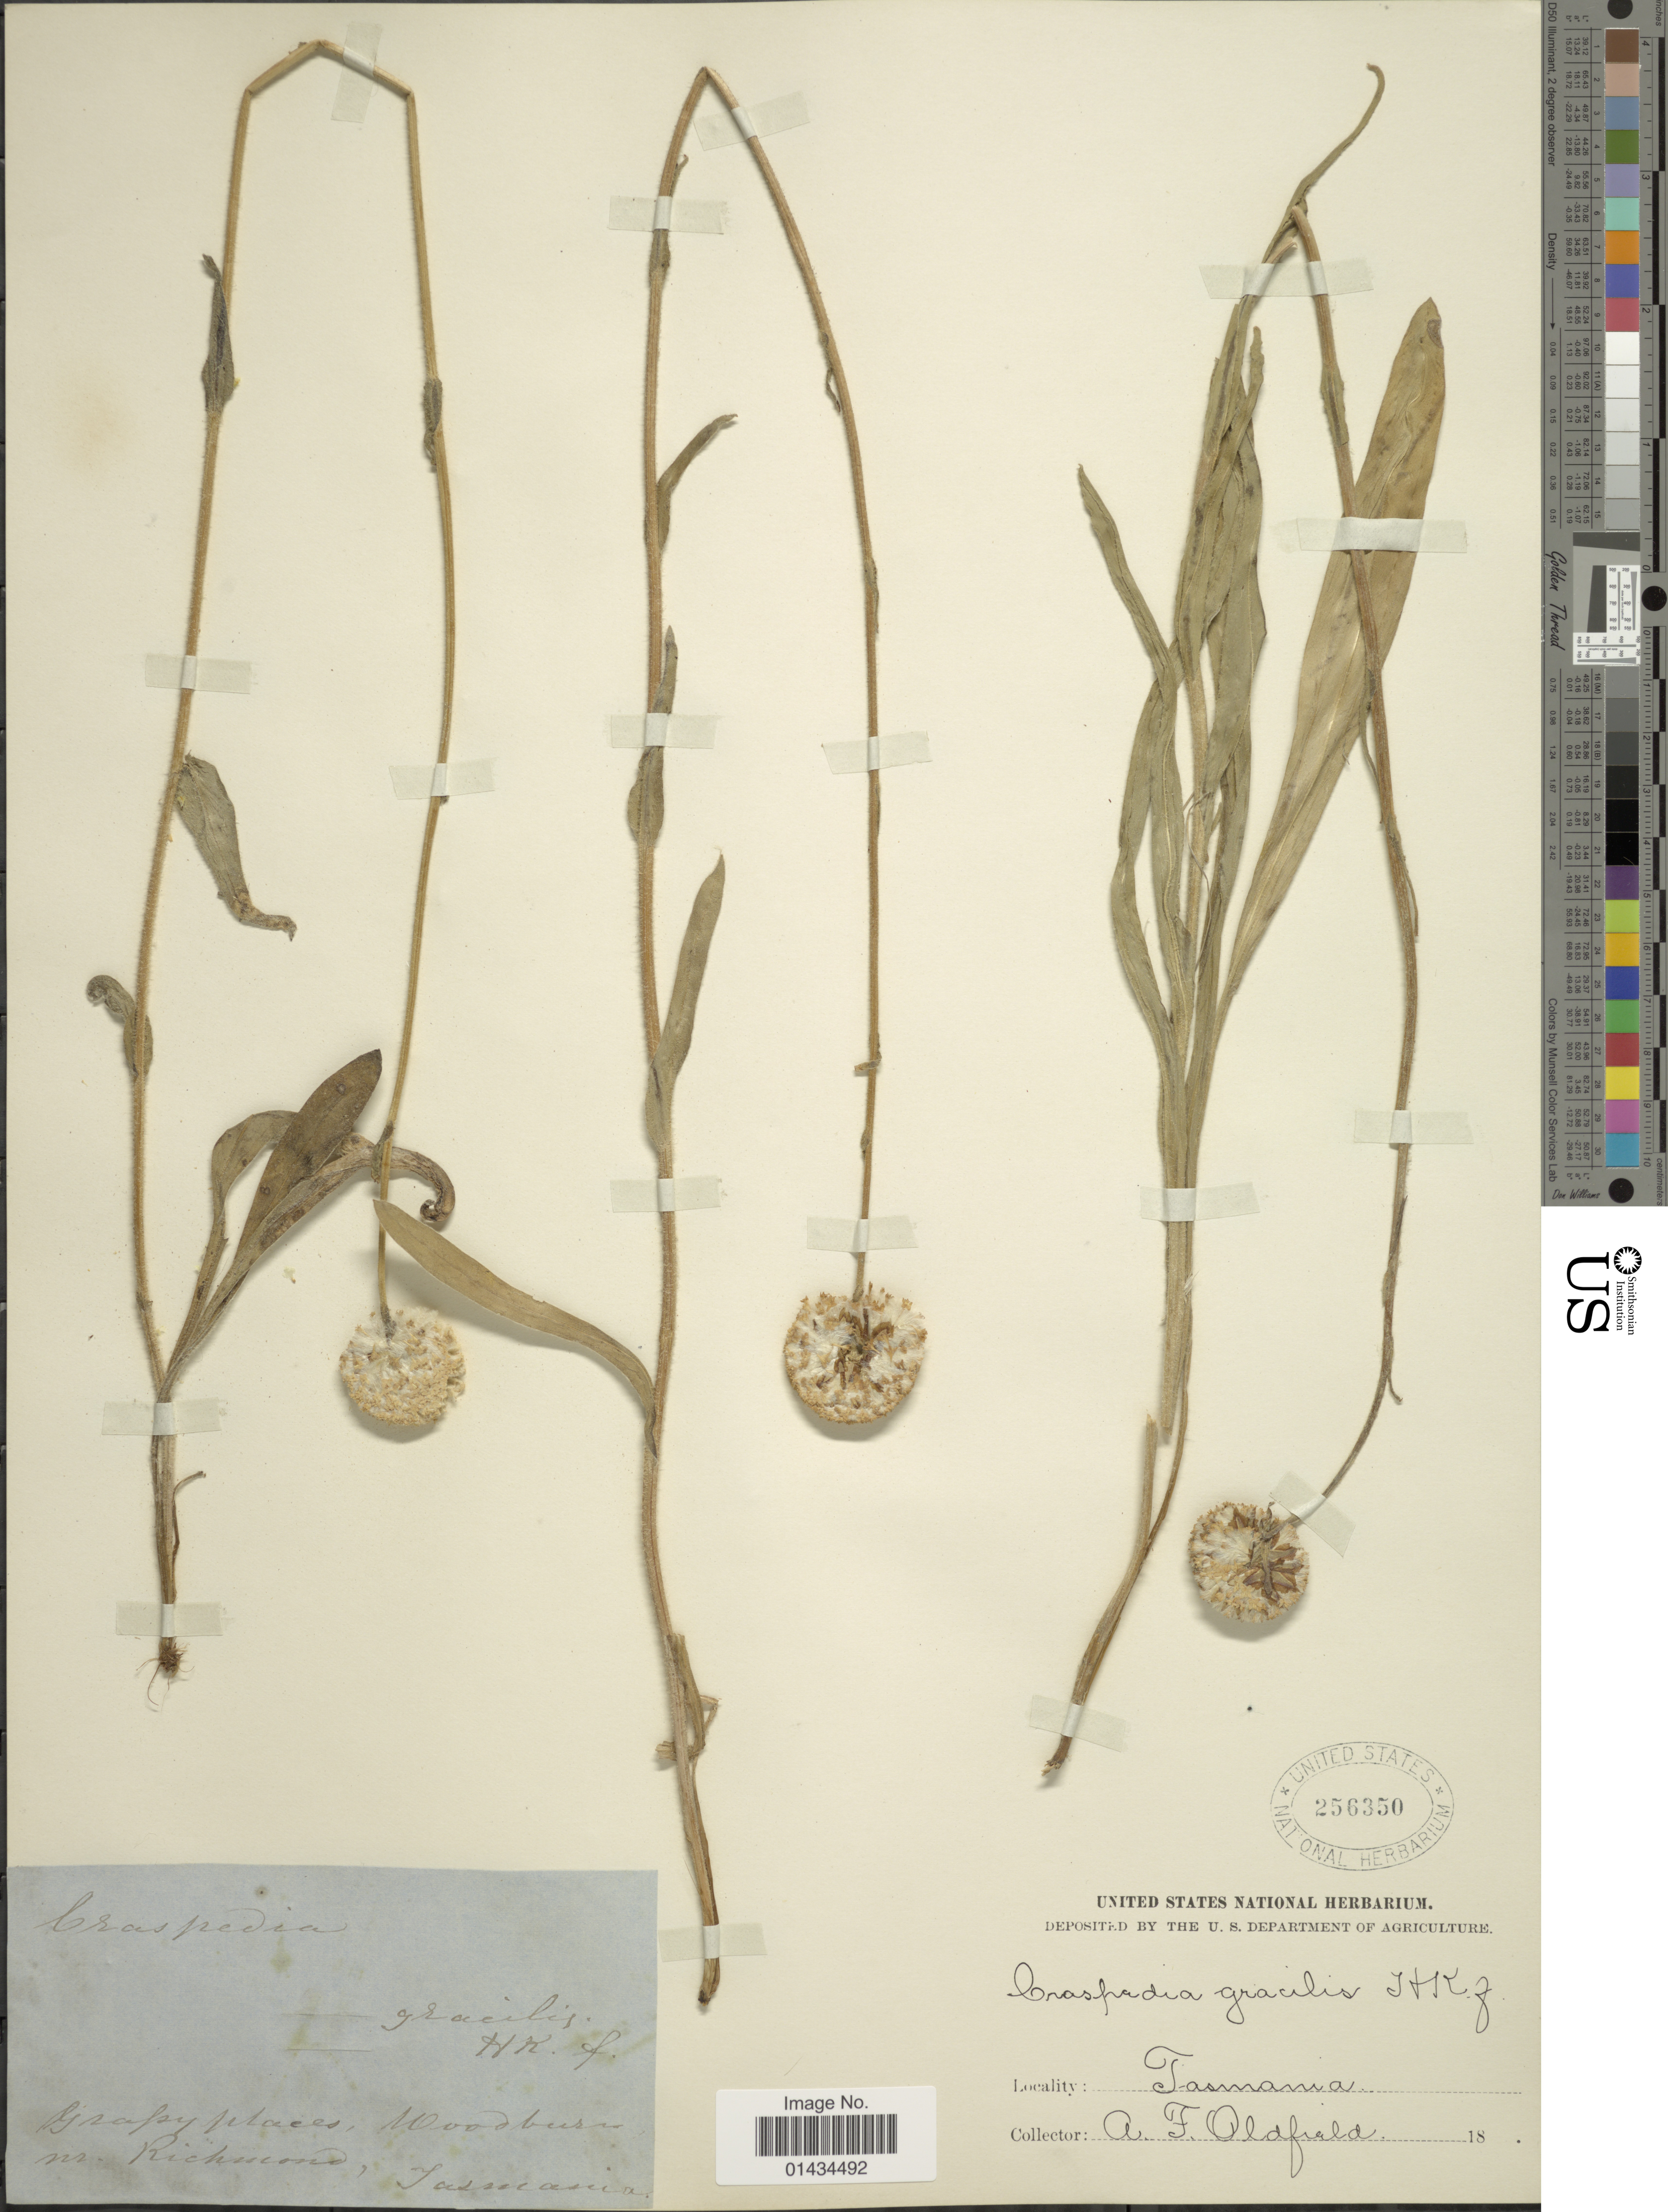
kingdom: Plantae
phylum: Tracheophyta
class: Magnoliopsida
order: Asterales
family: Asteraceae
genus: Craspedia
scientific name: Craspedia gracilis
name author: Hook. f.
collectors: A. Oldfield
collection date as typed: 18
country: Australia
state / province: Tasmania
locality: Woodburn nr. Richmond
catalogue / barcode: US 256350